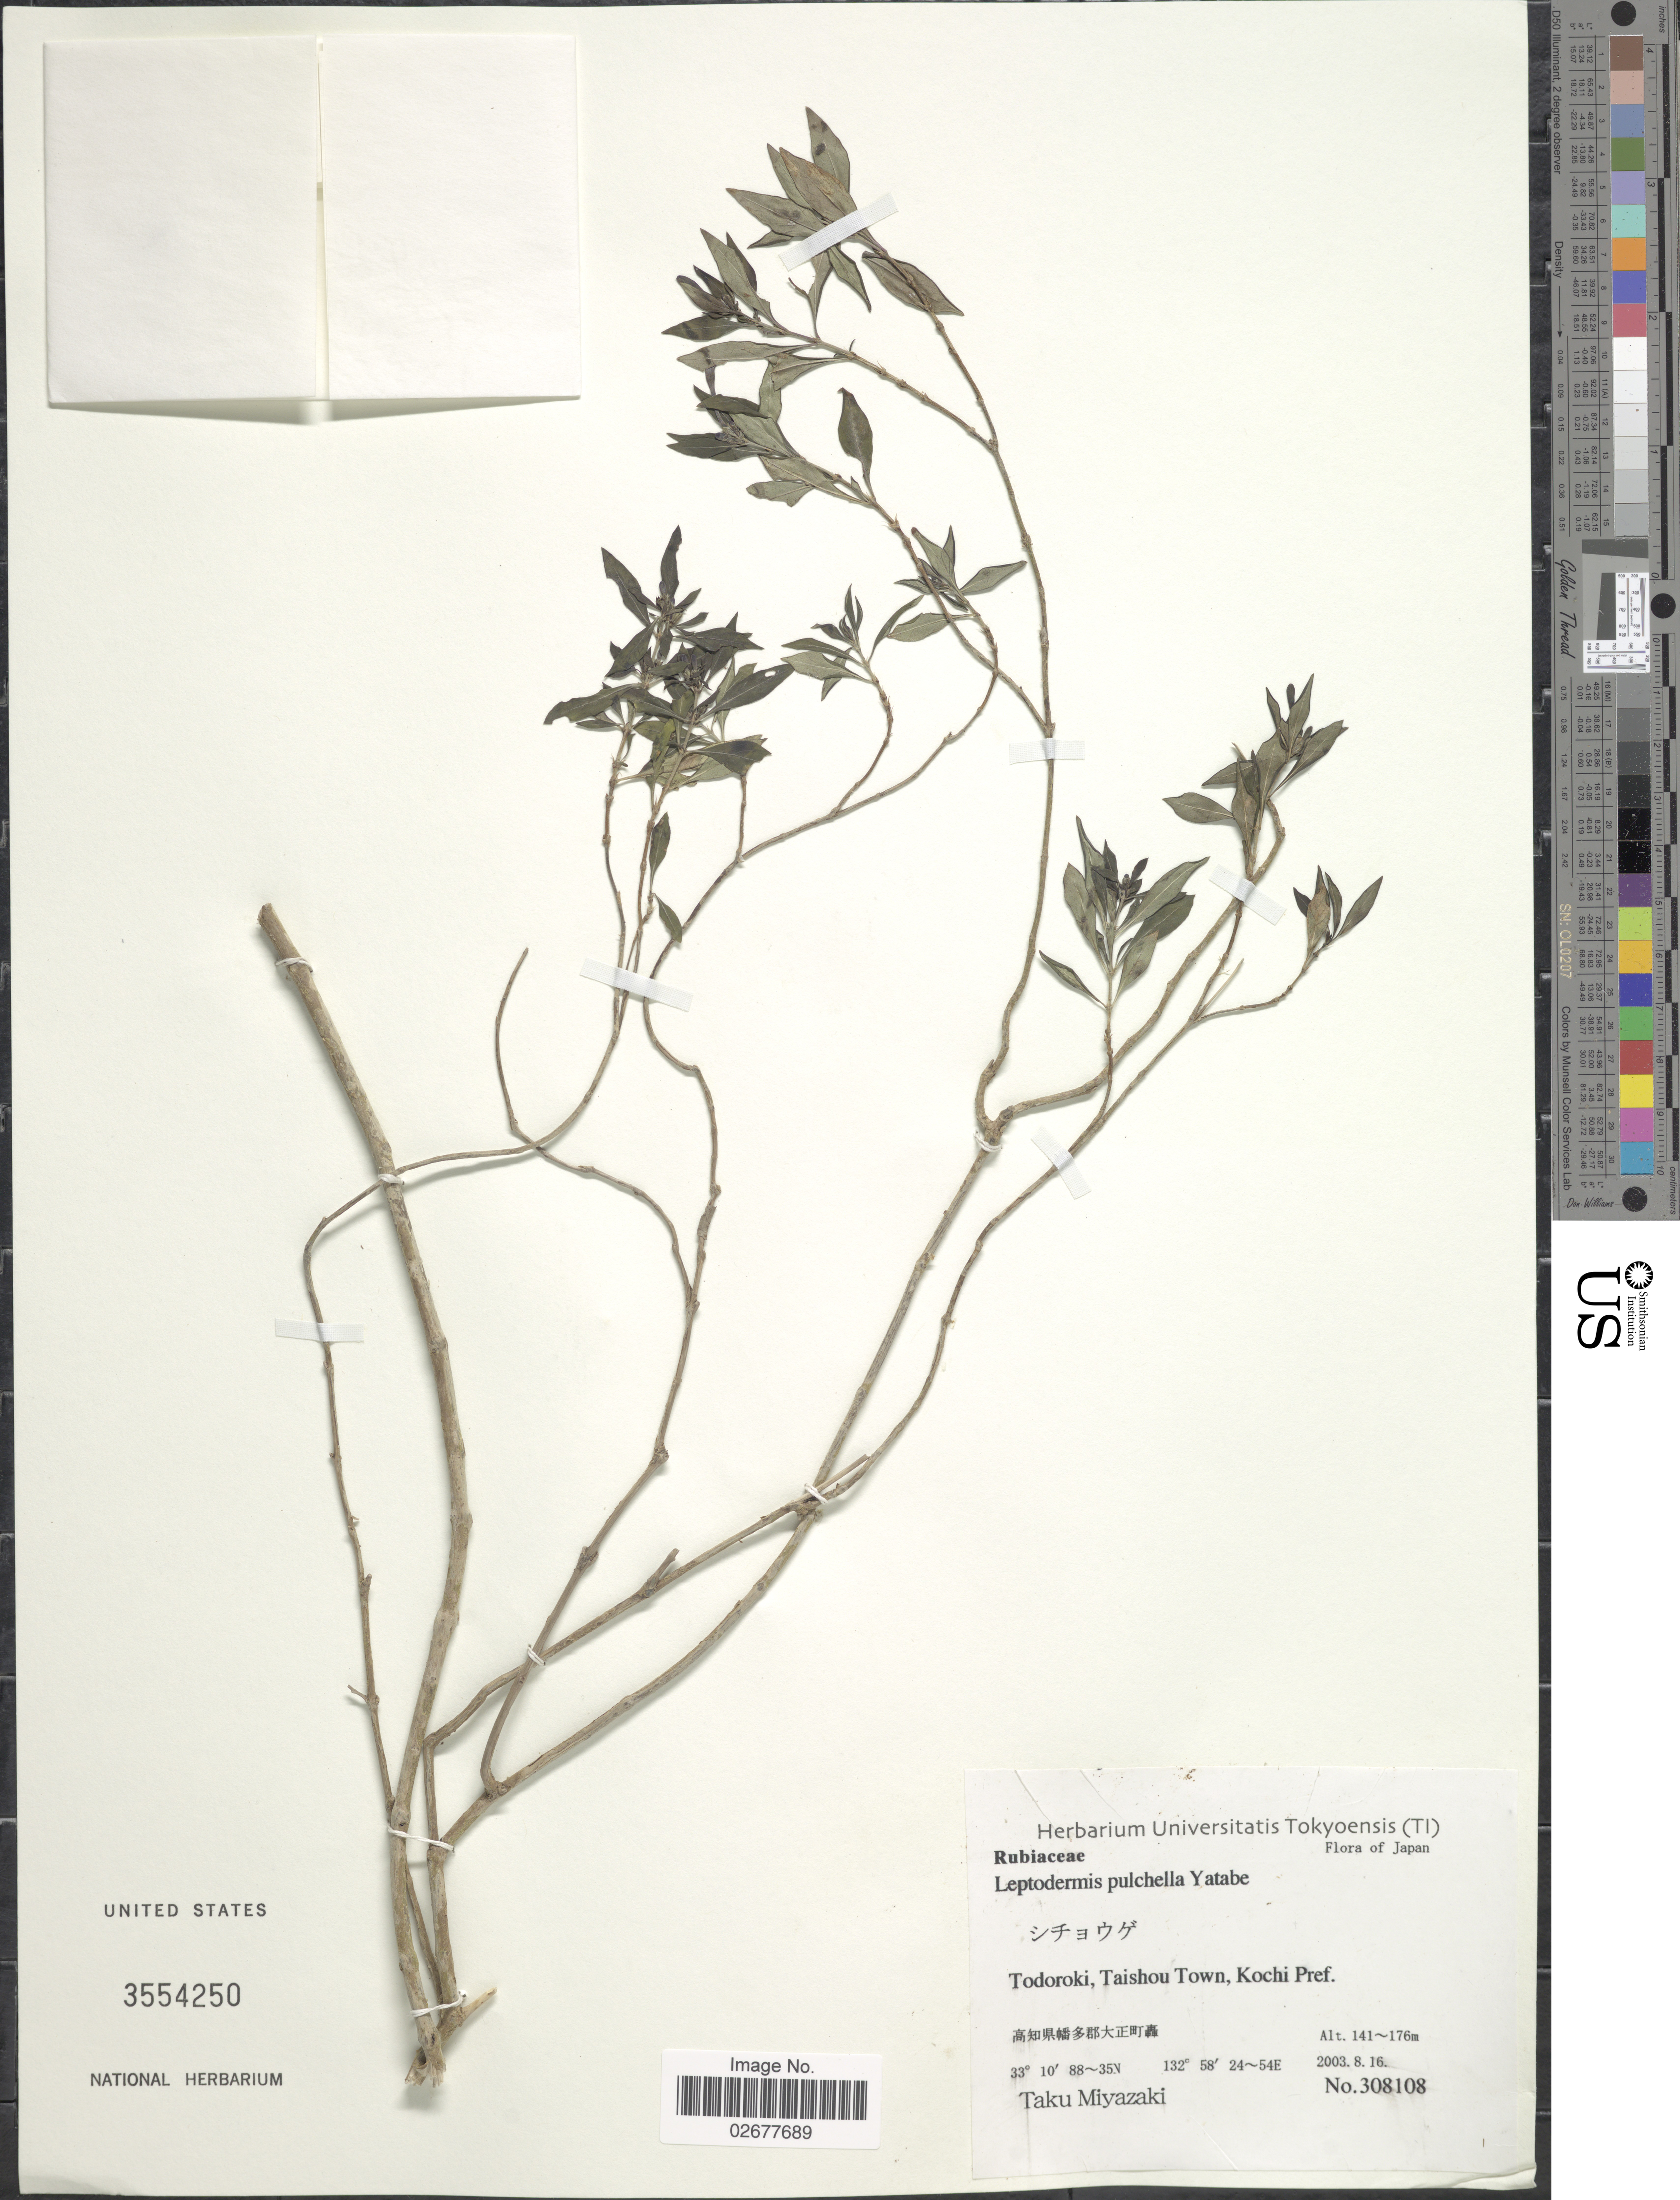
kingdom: Plantae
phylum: Tracheophyta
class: Magnoliopsida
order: Gentianales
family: Rubiaceae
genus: Leptodermis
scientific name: Leptodermis pulchella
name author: Yatabe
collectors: T. Miyazaki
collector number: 308108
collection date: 2003-08-16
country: Japan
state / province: Koti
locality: Todoroki, Taishou Town, Kochi Pref.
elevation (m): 141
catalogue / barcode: US 3554250